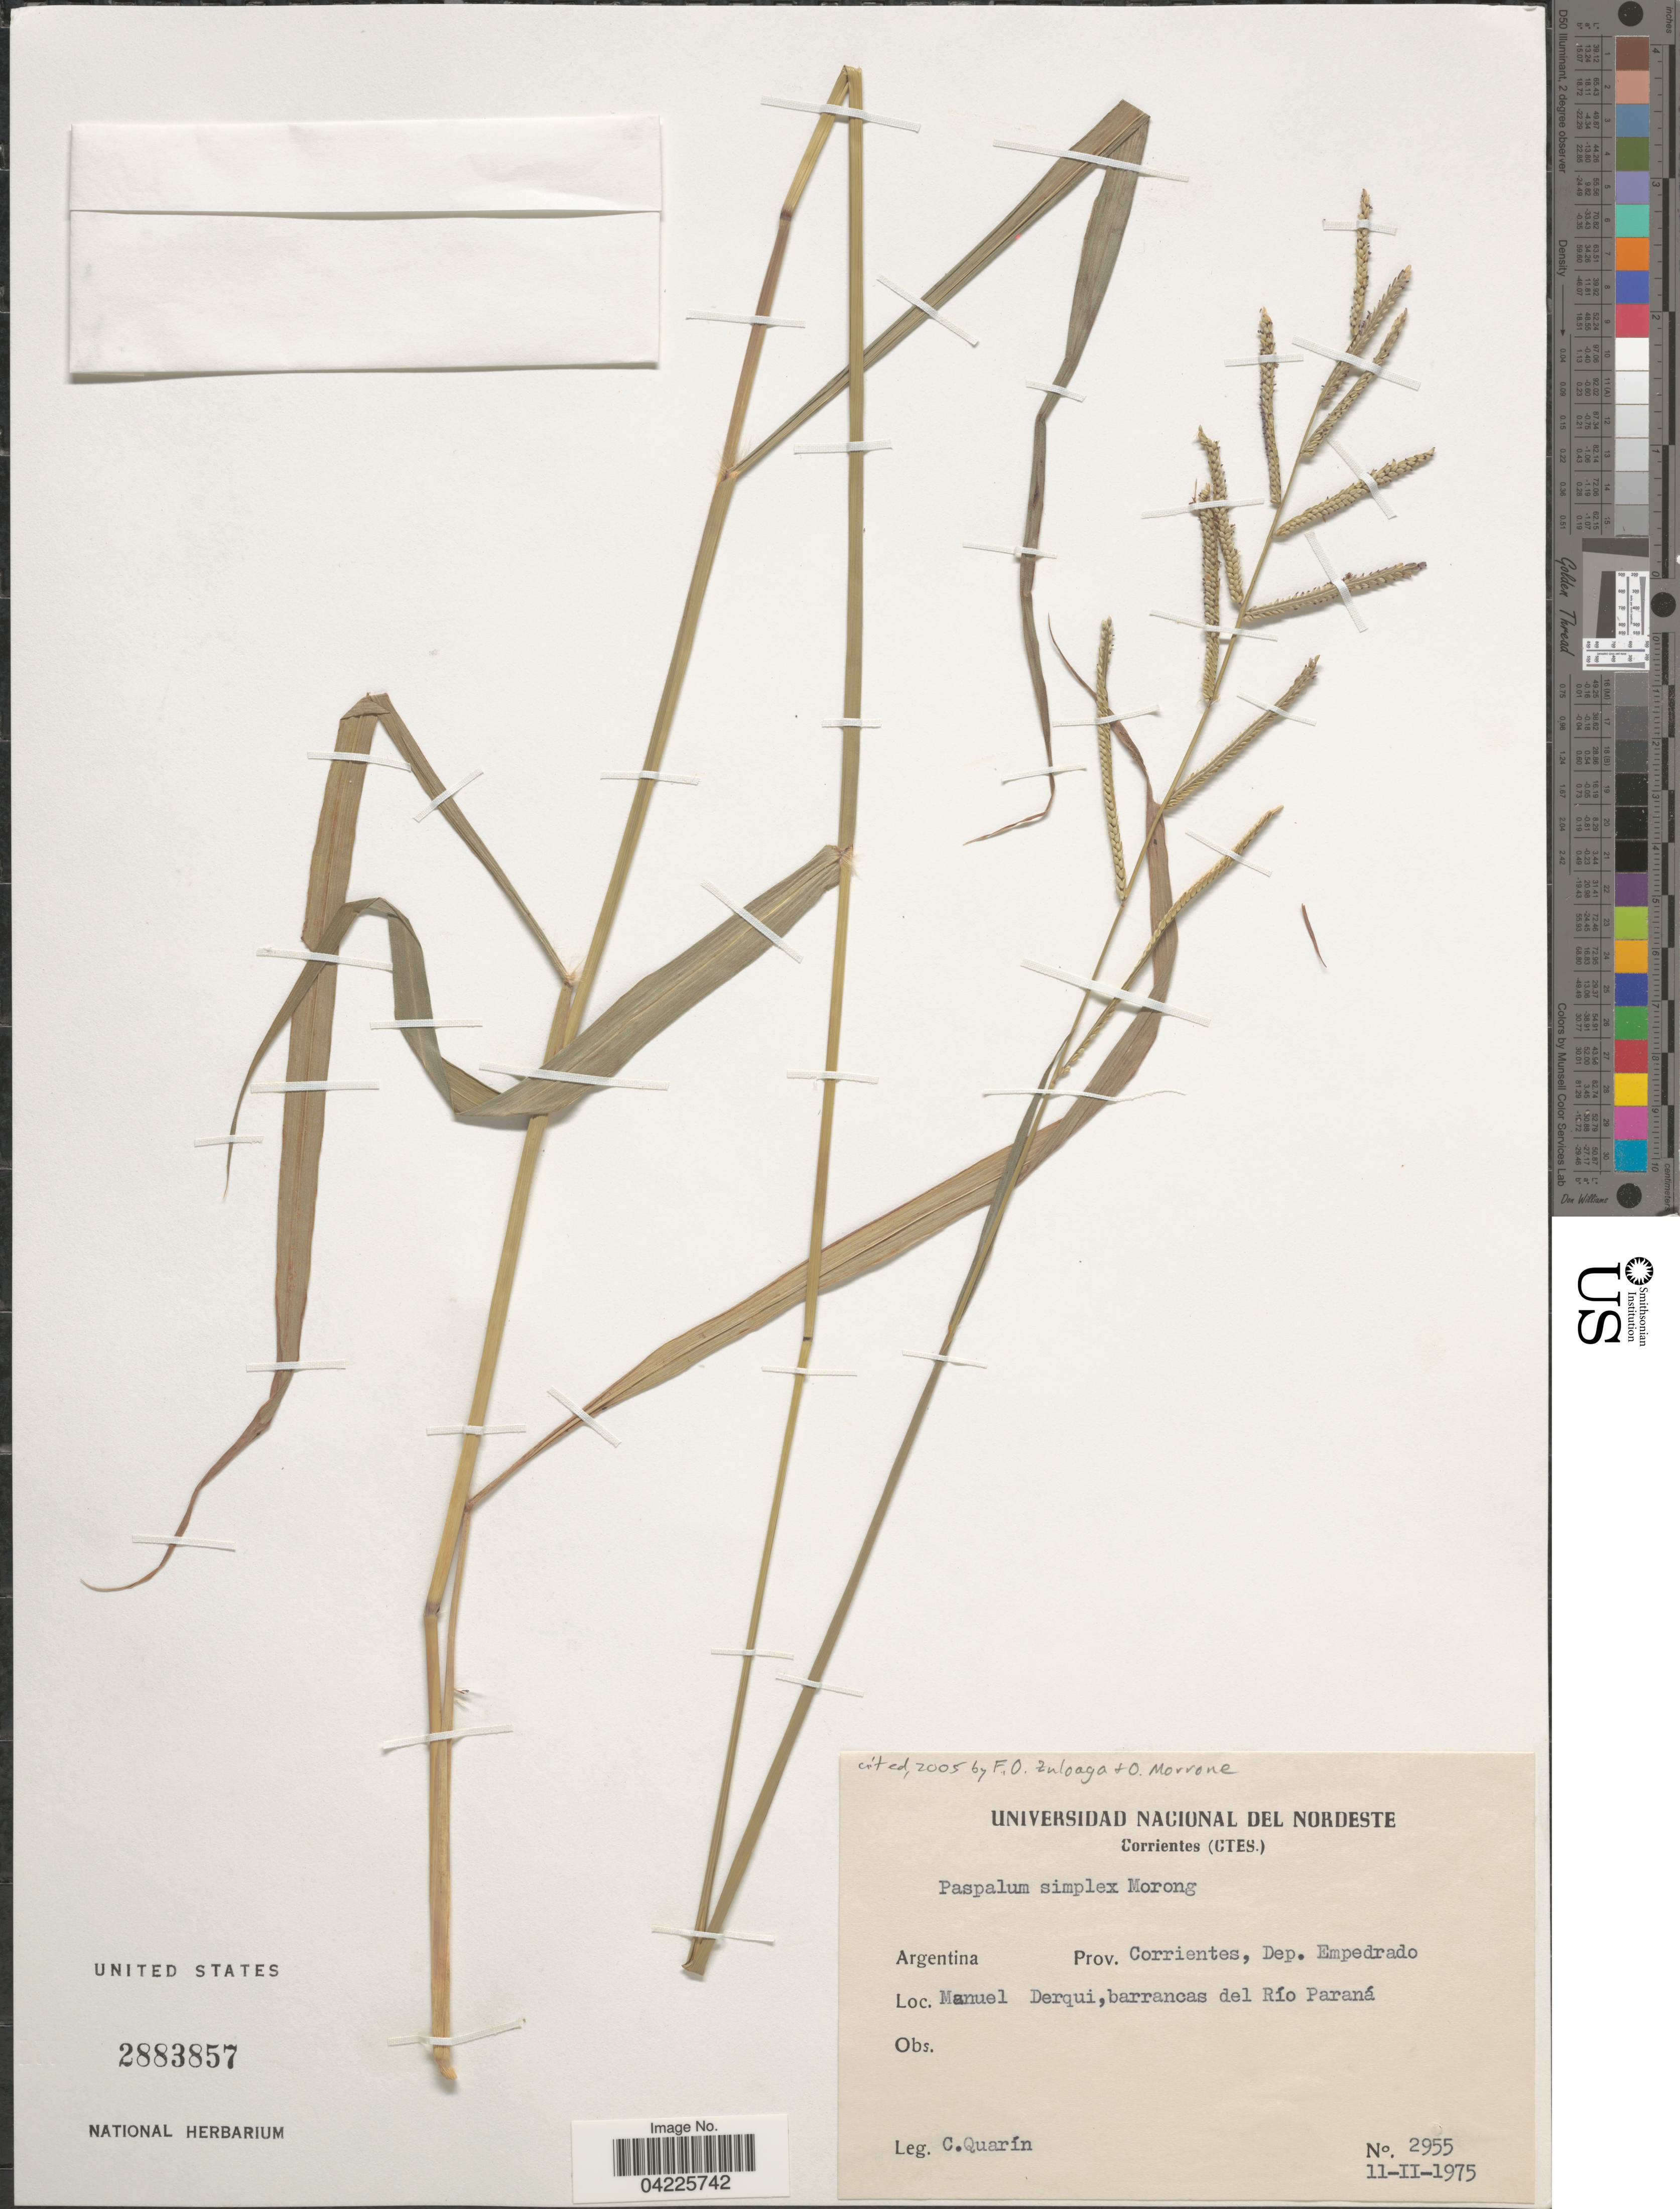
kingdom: Plantae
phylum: Tracheophyta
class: Liliopsida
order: Poales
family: Poaceae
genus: Paspalum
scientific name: Paspalum simplex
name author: Morong in Morong & Britton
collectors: C. Quarín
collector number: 2955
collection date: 1975-02-11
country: Argentina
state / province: Corrientes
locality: Dep. Empedrado. Manuel Derqui, barrancas del Río Paraná.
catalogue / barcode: US 2883857